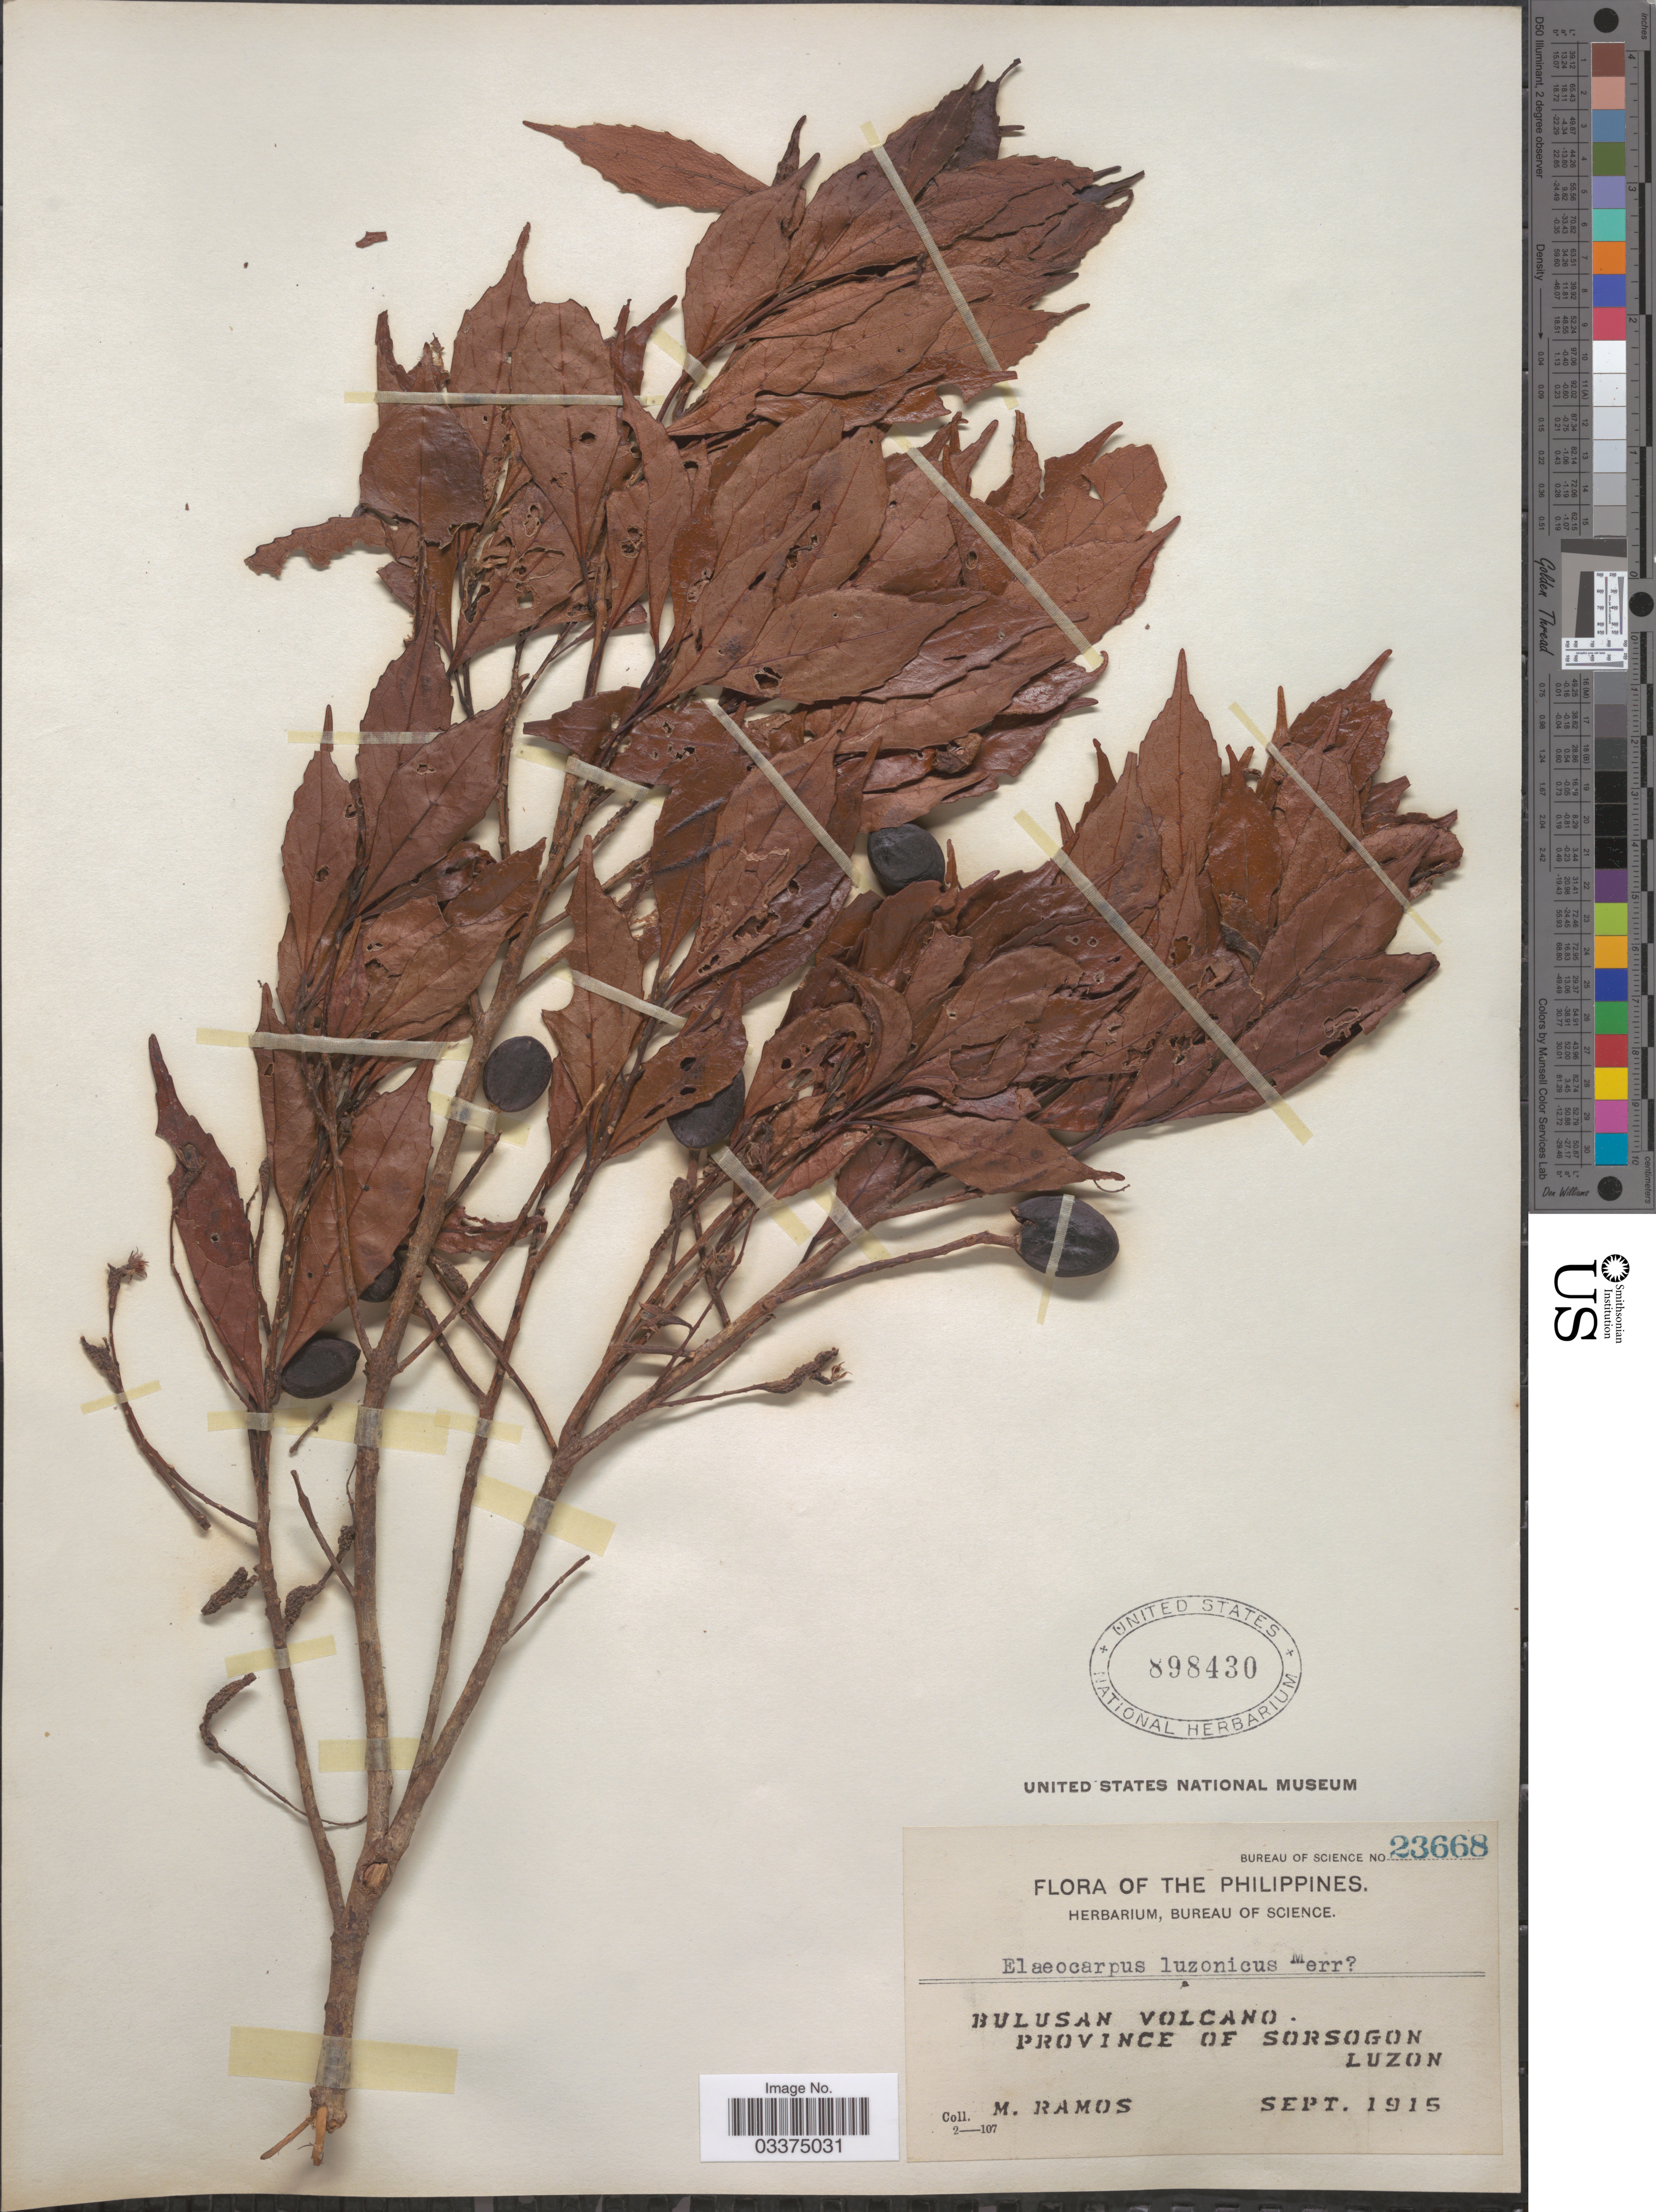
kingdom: Plantae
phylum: Tracheophyta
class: Magnoliopsida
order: Oxalidales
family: Elaeocarpaceae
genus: Elaeocarpus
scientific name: Elaeocarpus luzonicus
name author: Merr.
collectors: M. Ramos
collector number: Bureau of Science 23668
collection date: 1915-09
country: Philippines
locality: Bulusan Volcano. Province of Sorsogon. Luzon.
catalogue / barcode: US 898430